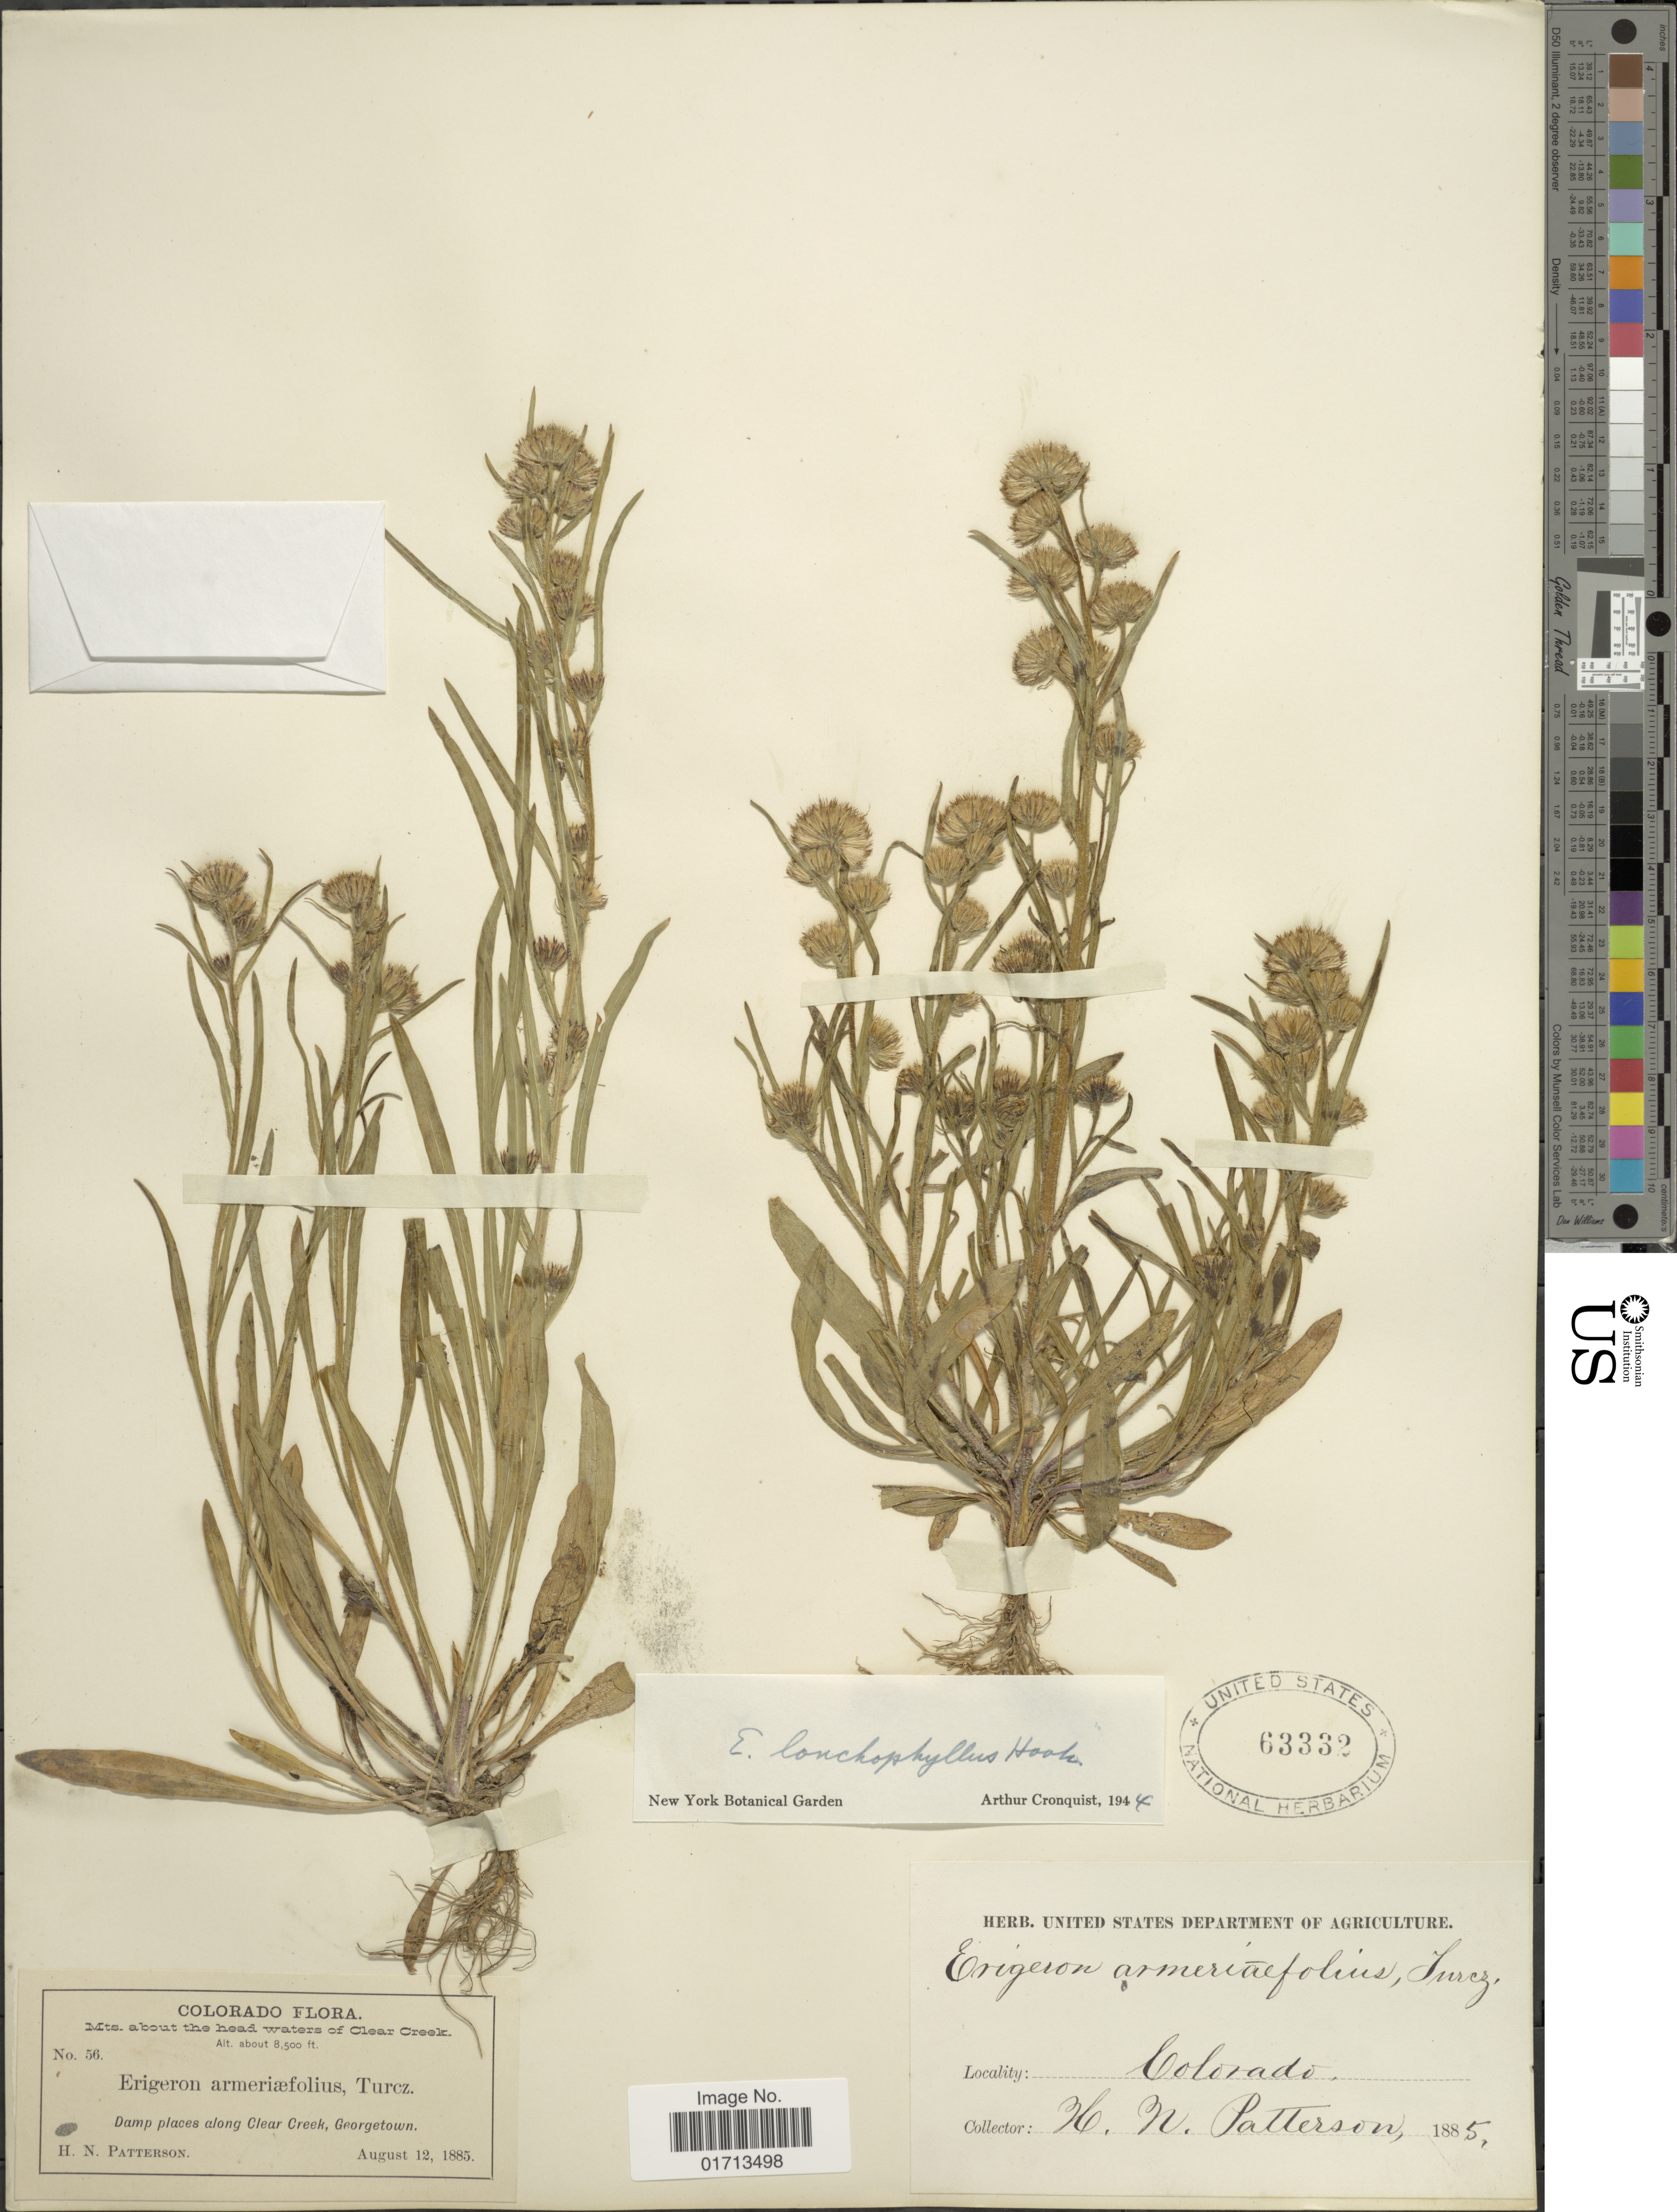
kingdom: Plantae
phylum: Tracheophyta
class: Magnoliopsida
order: Asterales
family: Asteraceae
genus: Erigeron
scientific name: Erigeron lonchophyllus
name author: Hook.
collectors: H. N. Patterson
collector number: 56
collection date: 1885-08-12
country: United States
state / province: Colorado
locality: Mts. about the head waters of Clear Creek. Along Clear Creek, Georgetown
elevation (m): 2591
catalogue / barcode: US 63332